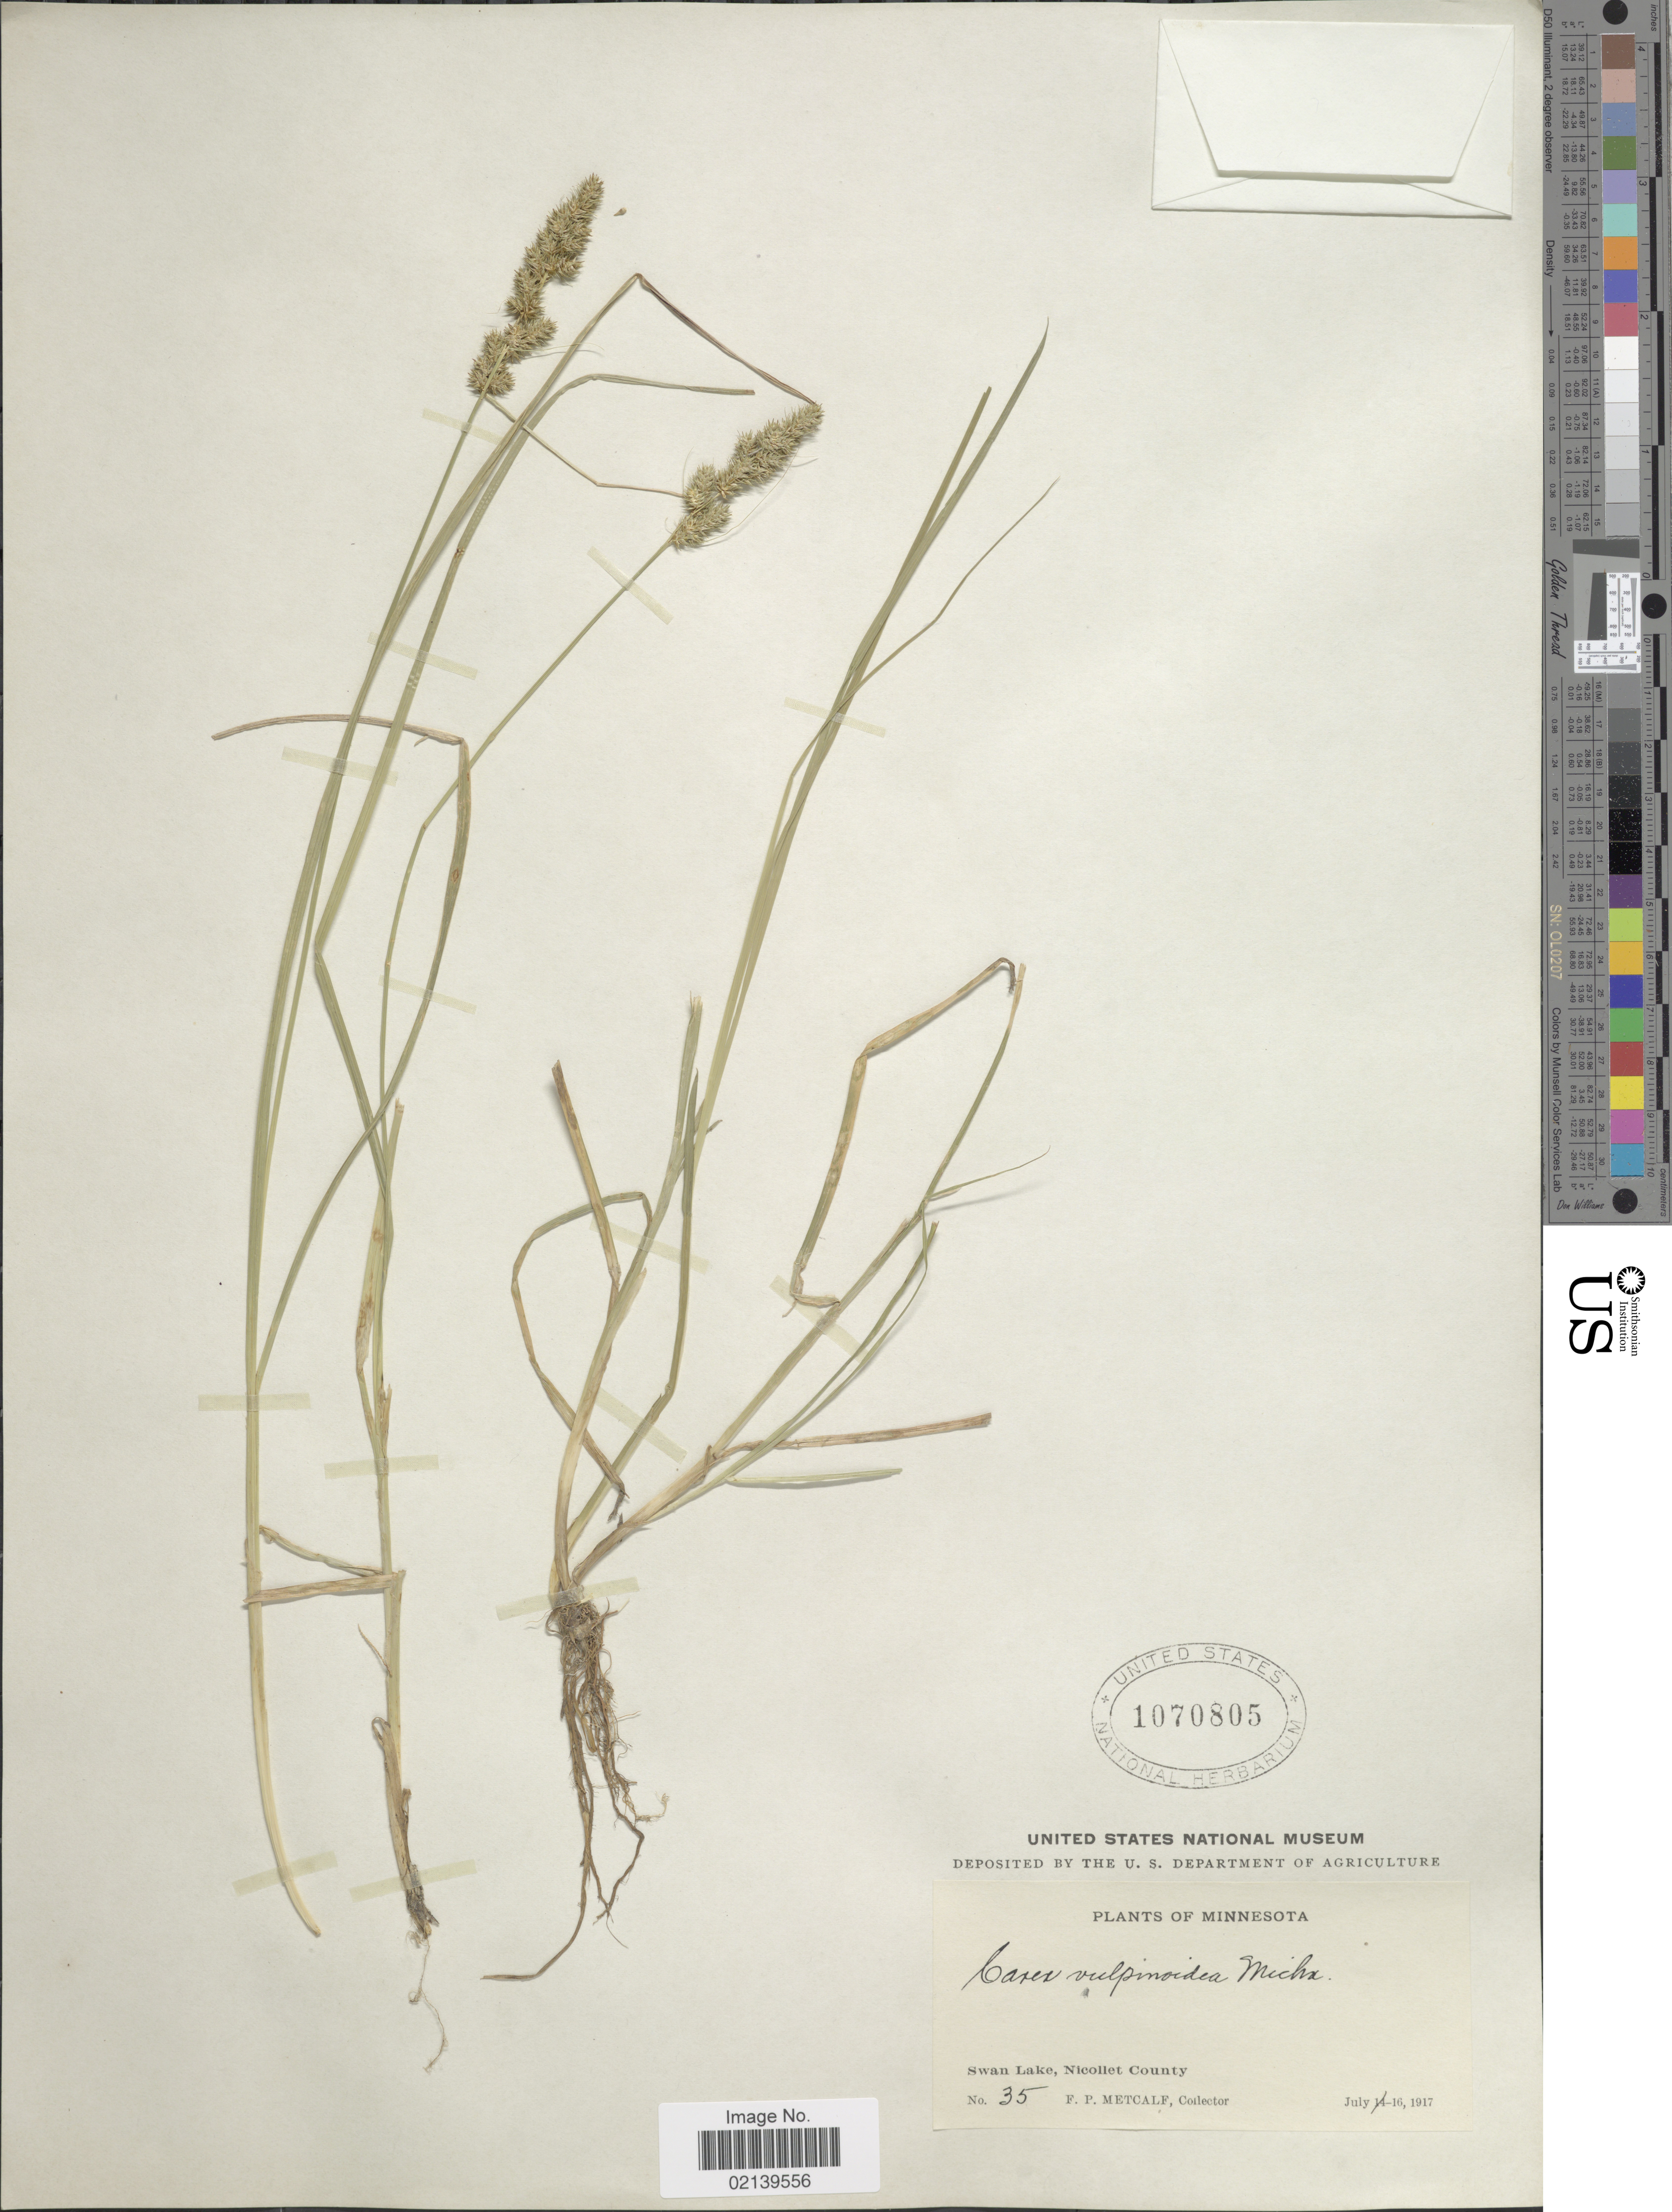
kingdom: Plantae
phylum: Tracheophyta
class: Liliopsida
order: Poales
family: Cyperaceae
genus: Carex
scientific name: Carex vulpinoidea Michx.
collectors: F. Metcalf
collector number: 35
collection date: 1917-07-16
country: United States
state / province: Minnesota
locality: Swan Lake, Nicollet County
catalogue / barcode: US 1070805